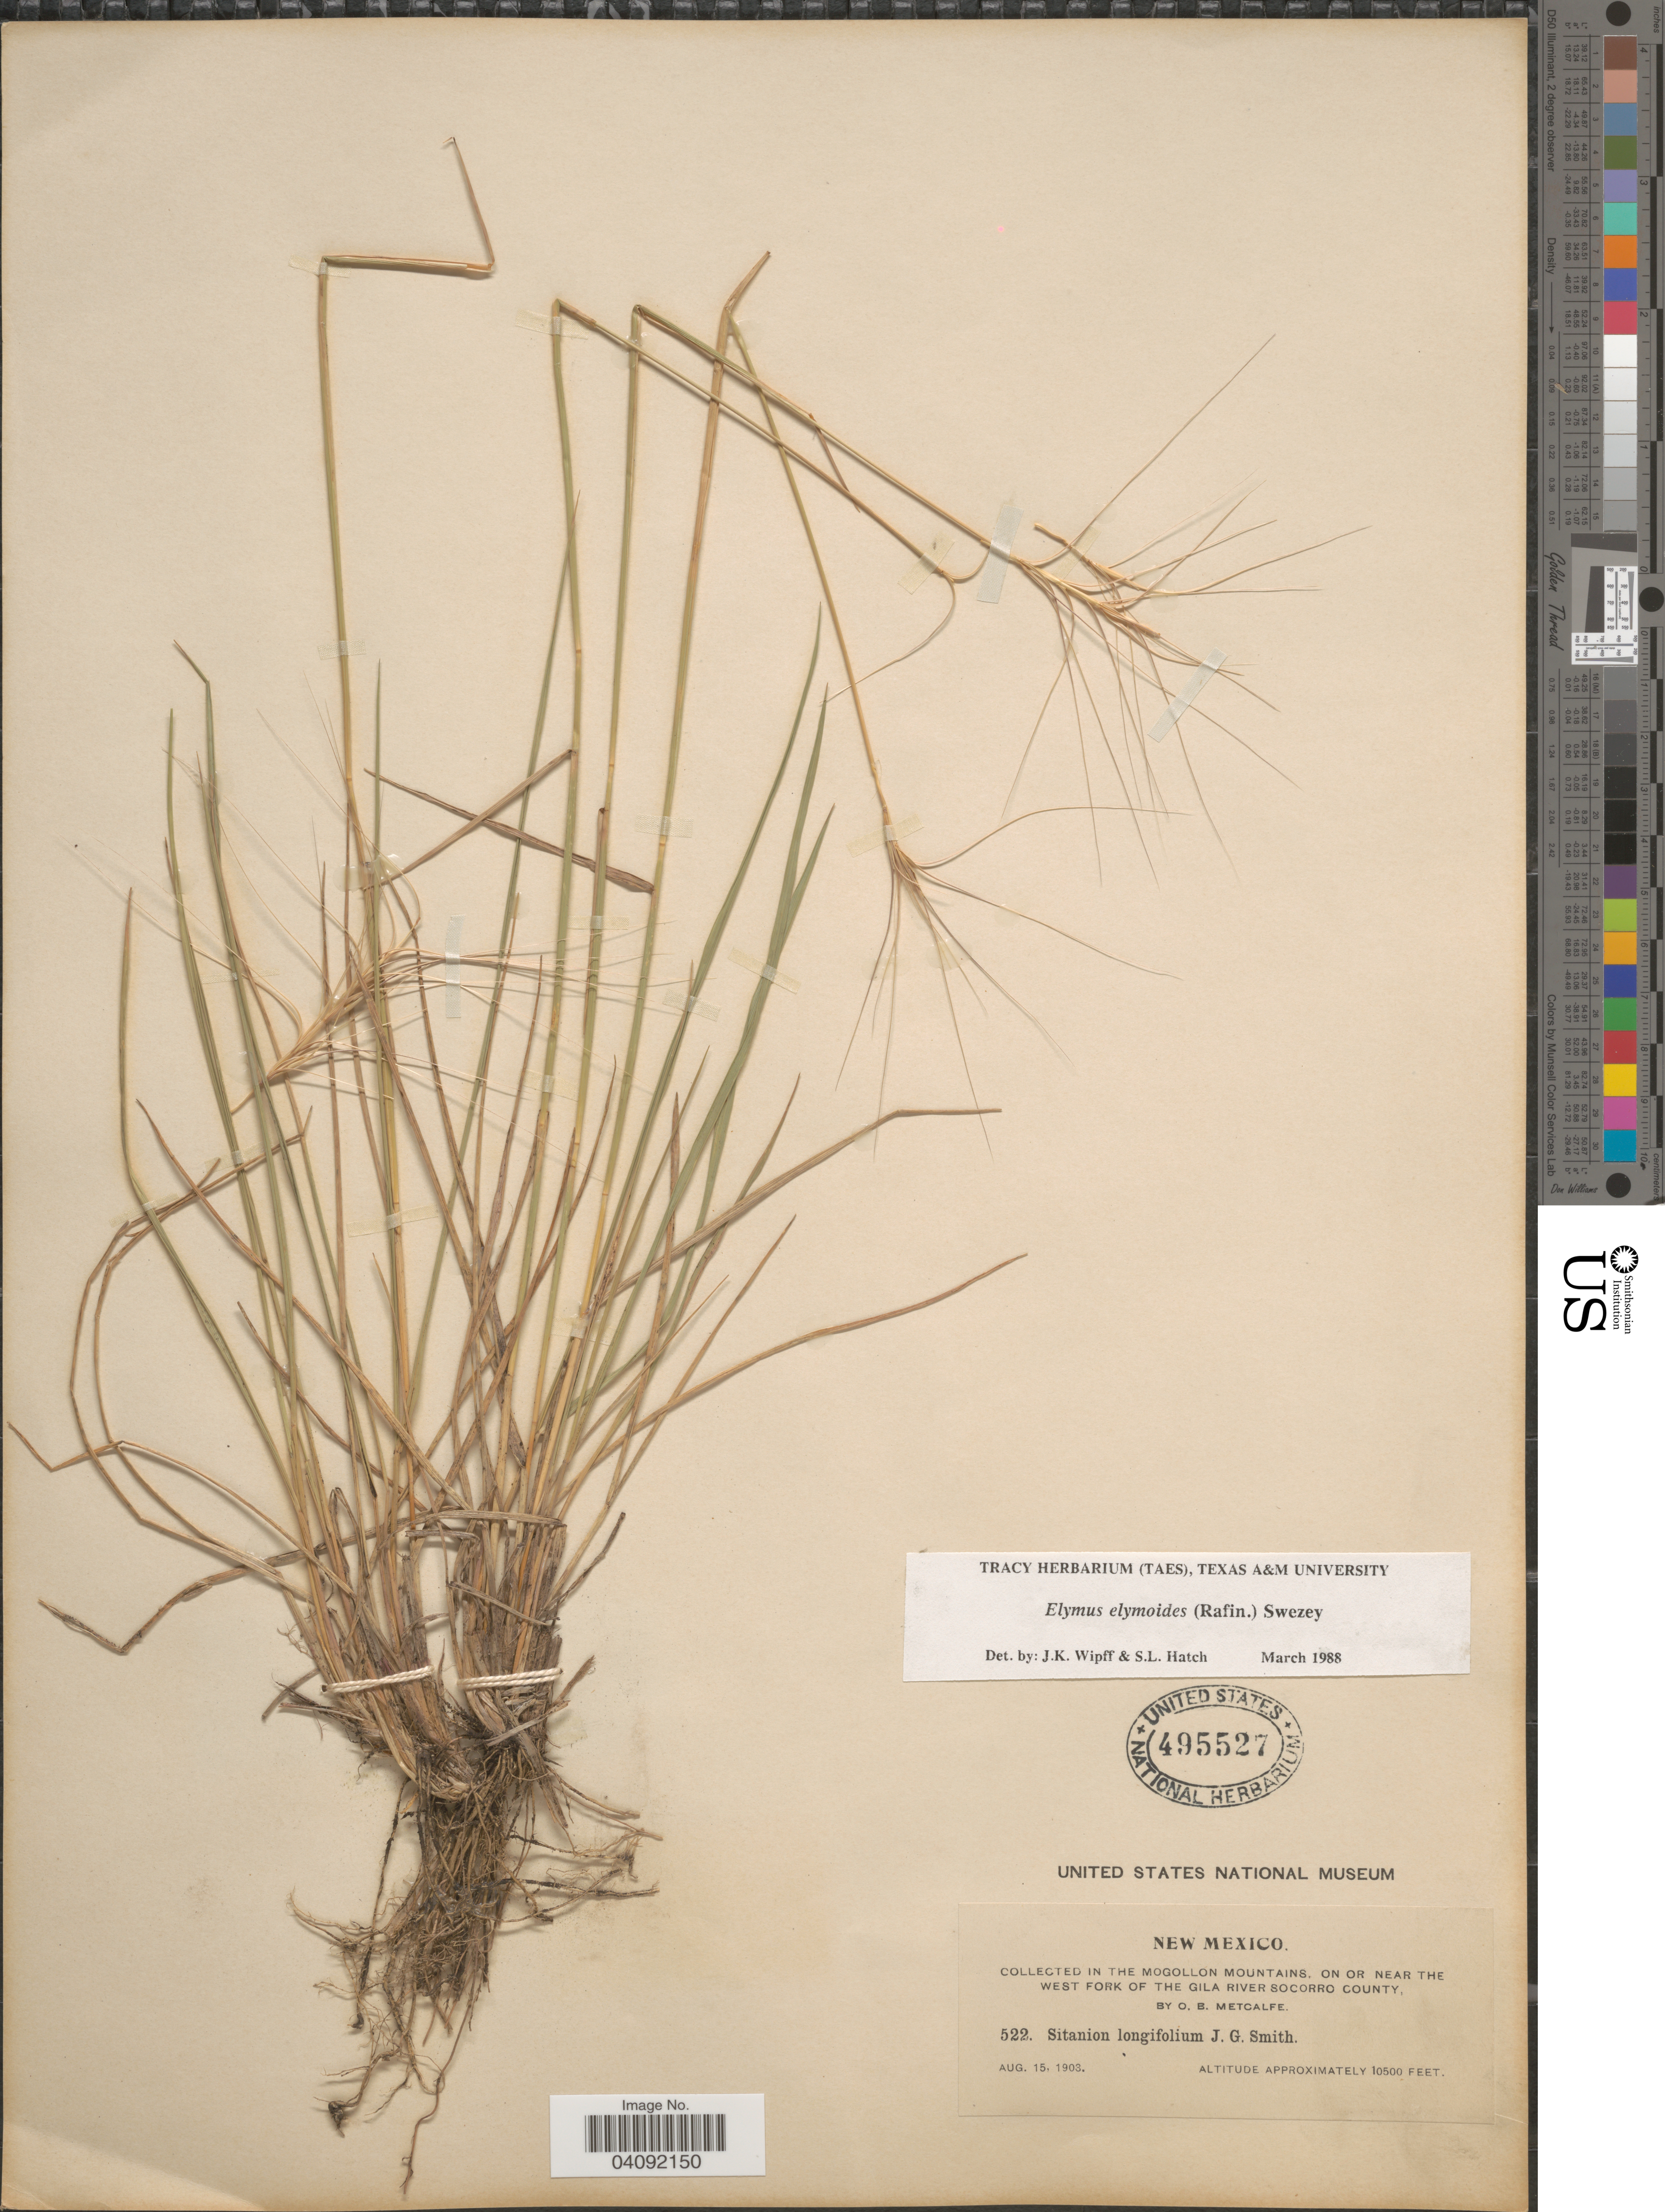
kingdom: Plantae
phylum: Tracheophyta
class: Liliopsida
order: Poales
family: Poaceae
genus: Elymus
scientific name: Elymus elymoides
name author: (Raf.) Swezey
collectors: O. B. Metcalfe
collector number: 522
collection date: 1903-08-15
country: United States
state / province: New Mexico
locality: In the Mogollon Mountains, on or near the West Fork of the Gila River Socorro County.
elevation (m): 3200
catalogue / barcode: US 495527